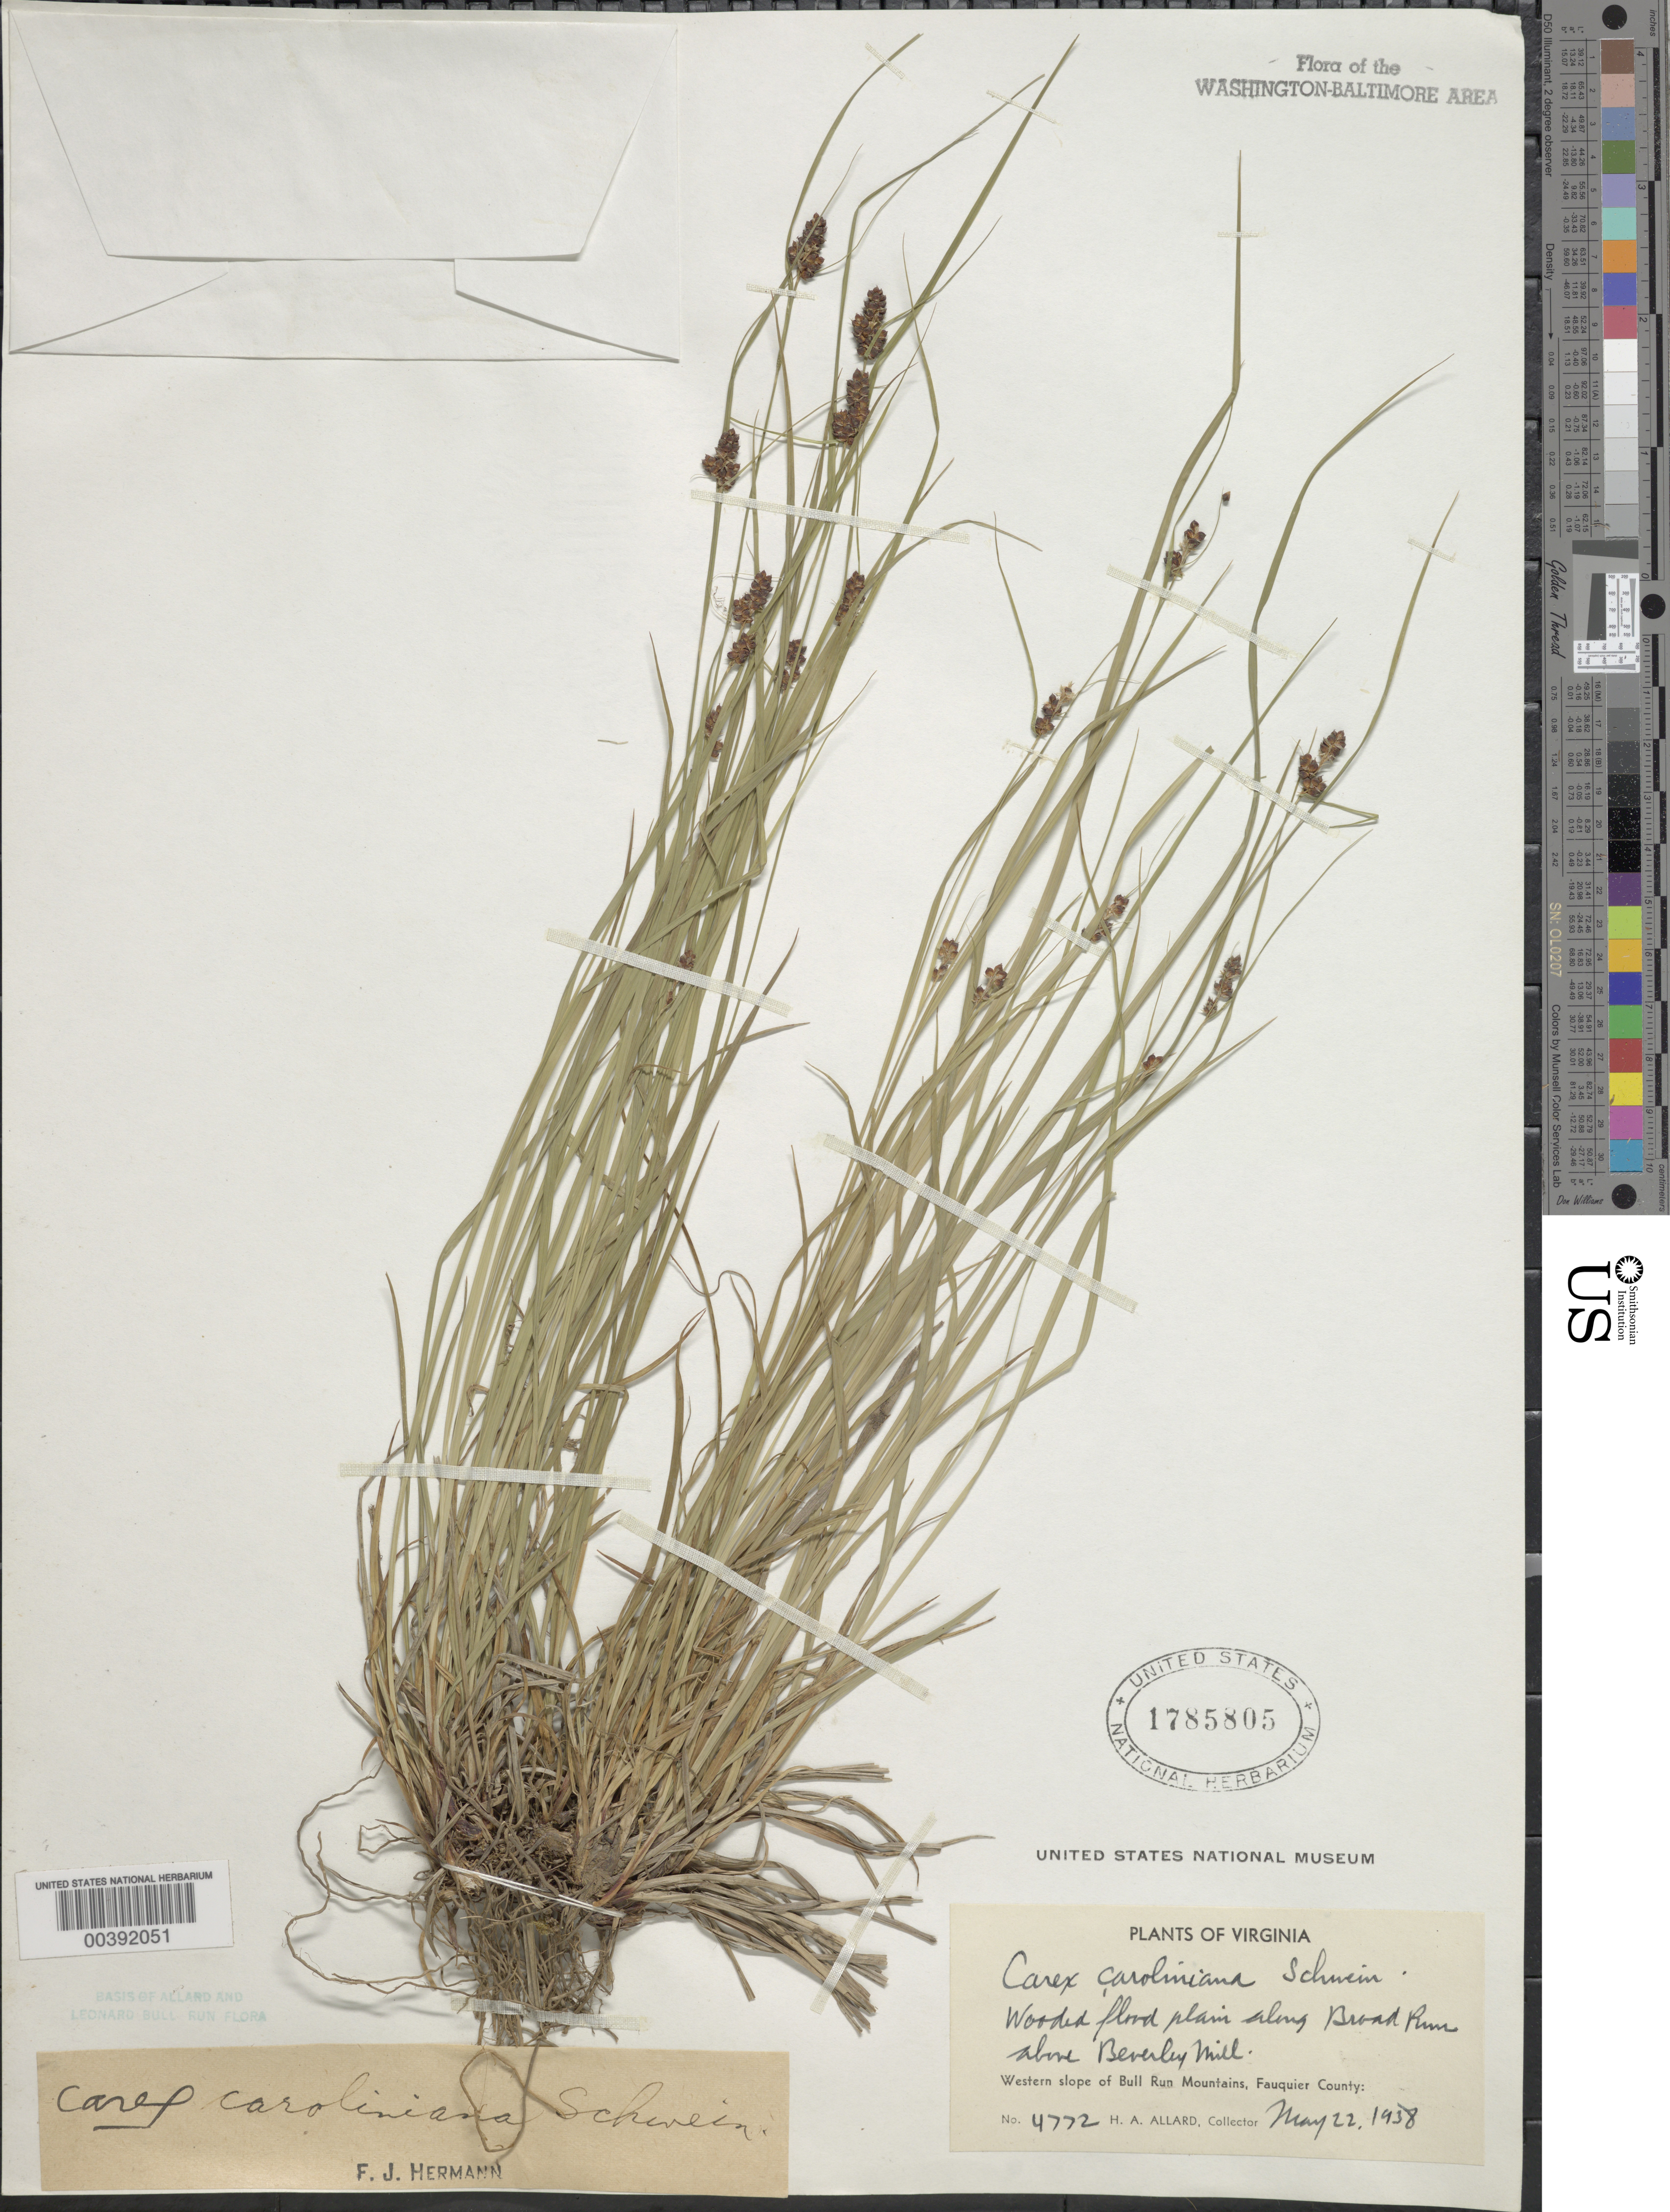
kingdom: Plantae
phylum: Tracheophyta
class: Liliopsida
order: Poales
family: Cyperaceae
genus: Carex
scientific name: Carex caroliniana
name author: Schwein.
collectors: H. A. Allard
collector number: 4772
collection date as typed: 22 May 1938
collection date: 1938-05-22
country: United States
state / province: Virginia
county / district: Fauquier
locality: Broad Run above Beverley Mill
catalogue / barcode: US 1785805